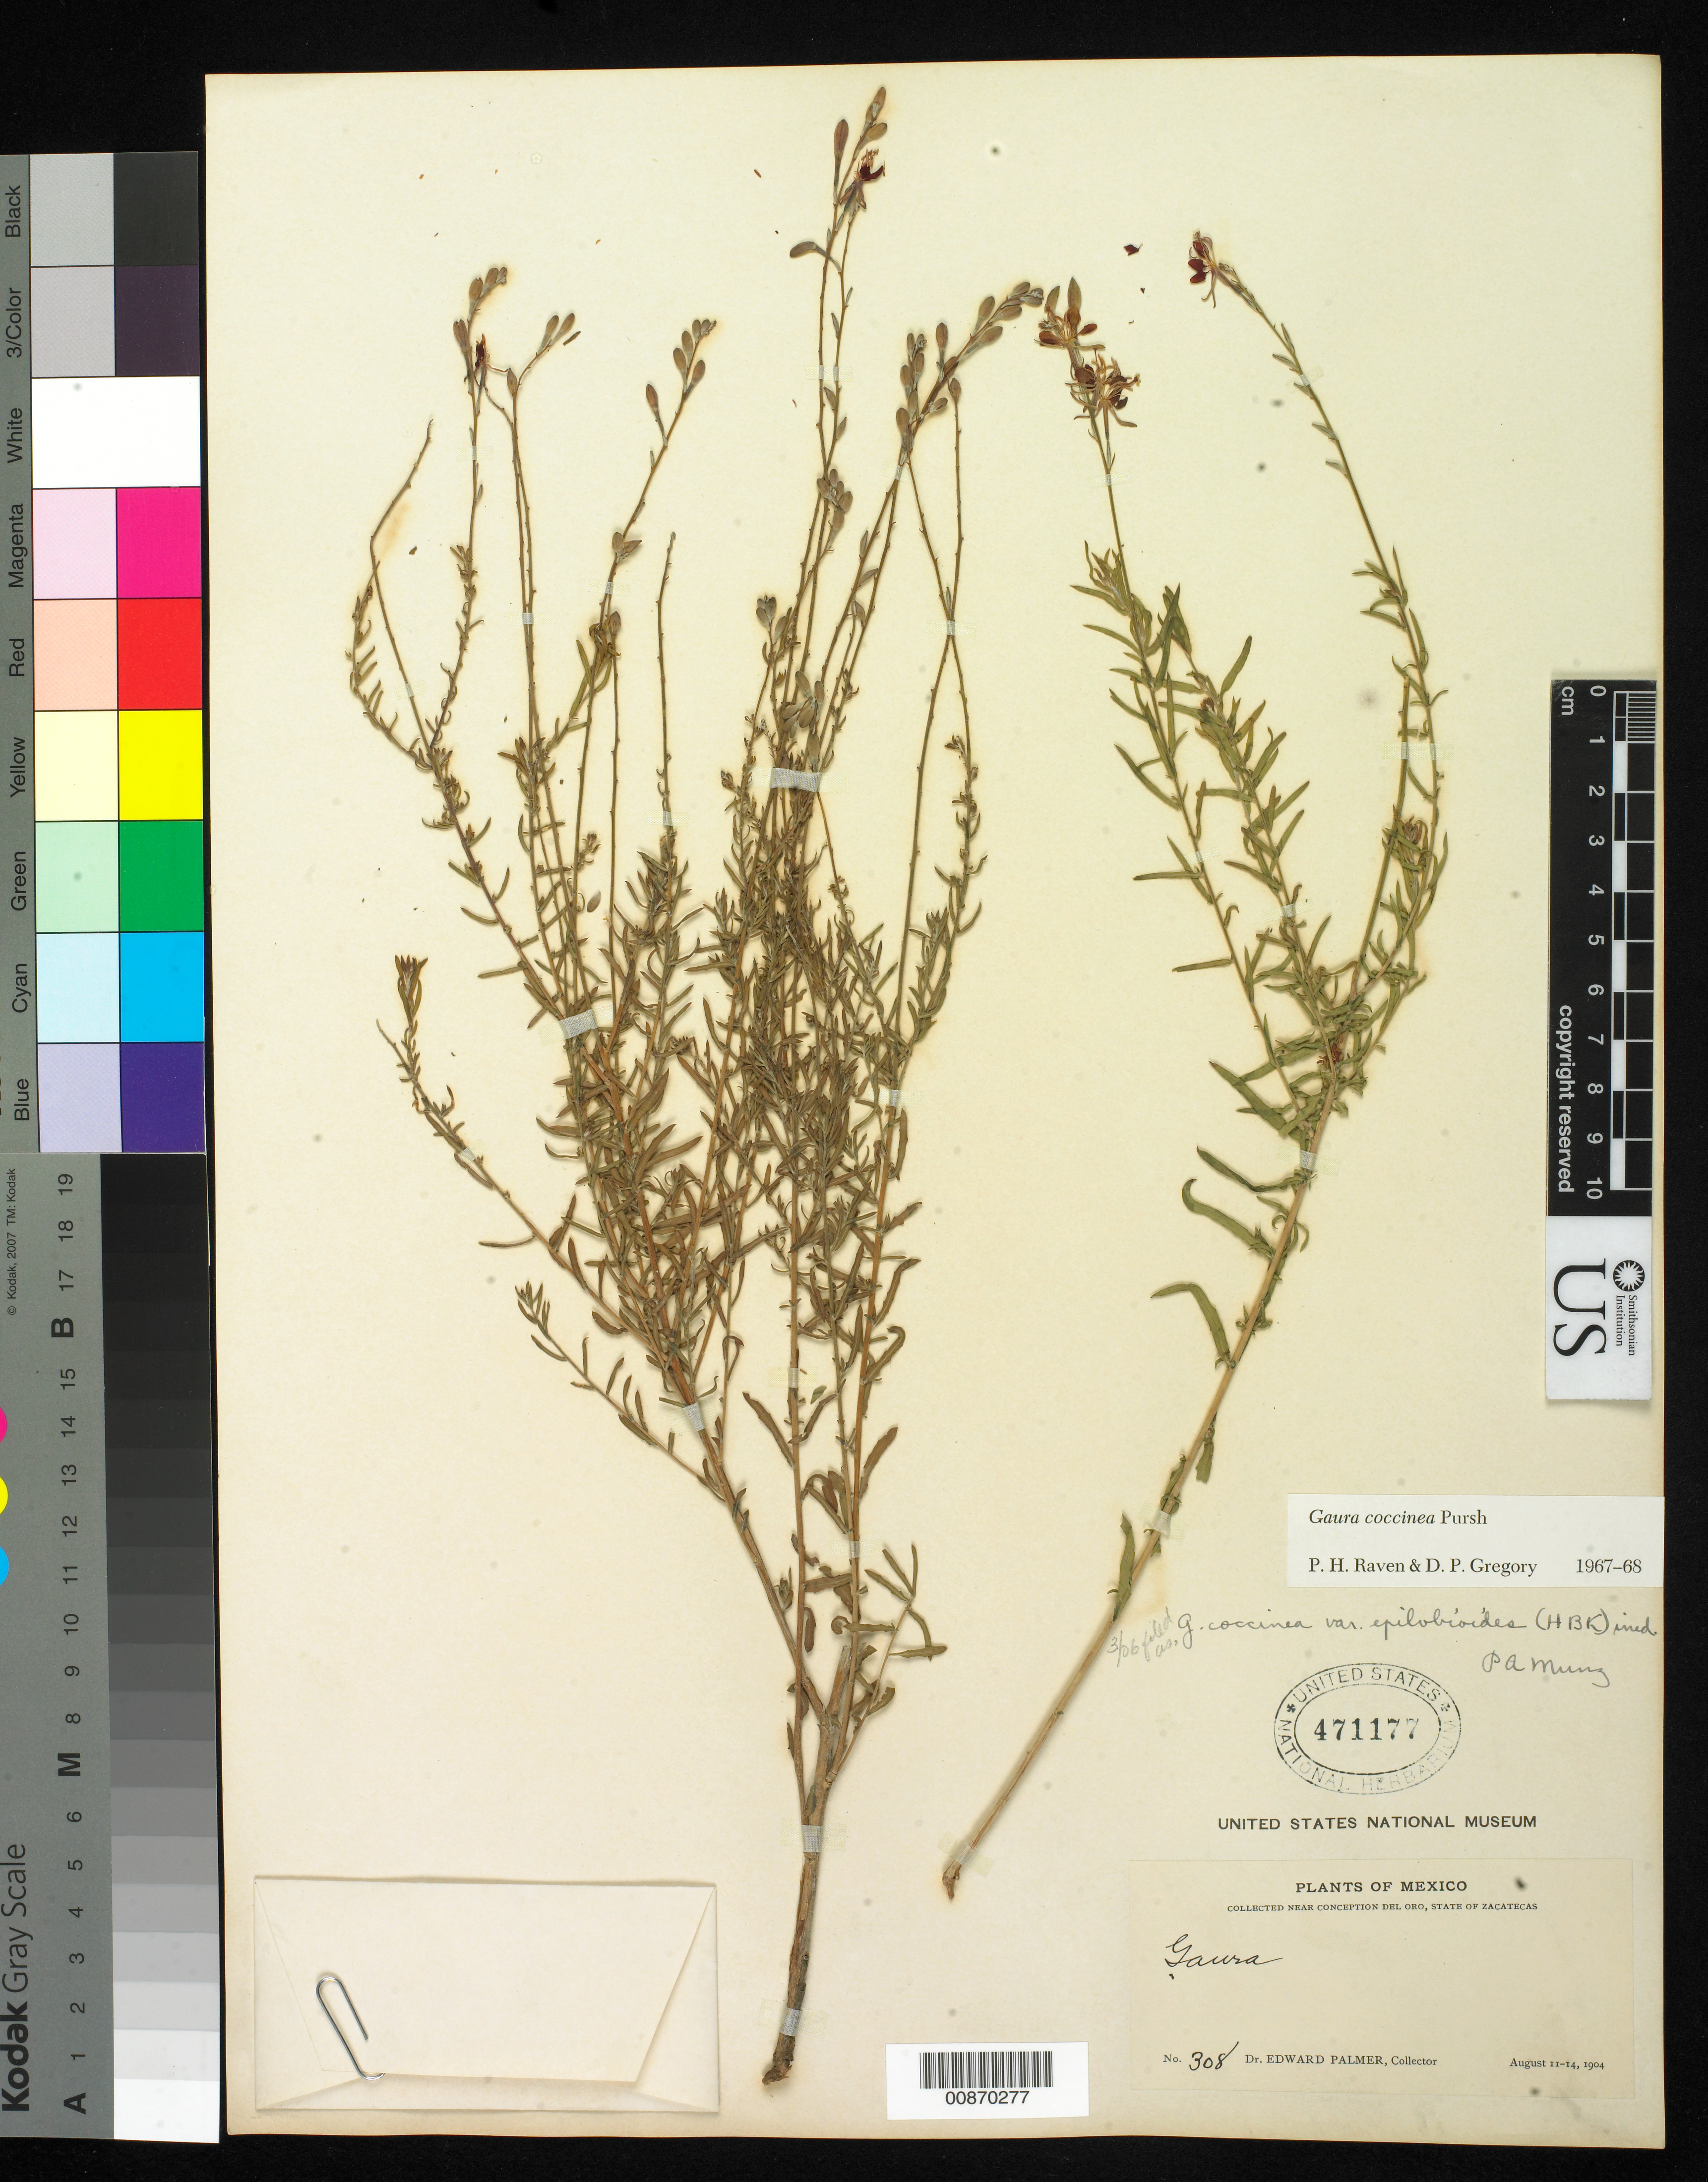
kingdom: Plantae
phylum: Tracheophyta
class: Magnoliopsida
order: Myrtales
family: Onagraceae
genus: Oenothera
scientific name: Oenothera suffrutescens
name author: (Ser.) W.L. Wagner & Hoch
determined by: Wagner, W. L., (BOT), Smithsonian Institution - National Museum of Natural History (UNITED STATES)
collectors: E. Palmer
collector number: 308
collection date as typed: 11 Aug 1904 to 14 Aug 1904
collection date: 1904-08-11/1904-08-14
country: Mexico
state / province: Zacatecas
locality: Near Concepción del Oro, Zacatecas.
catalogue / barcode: US 471177